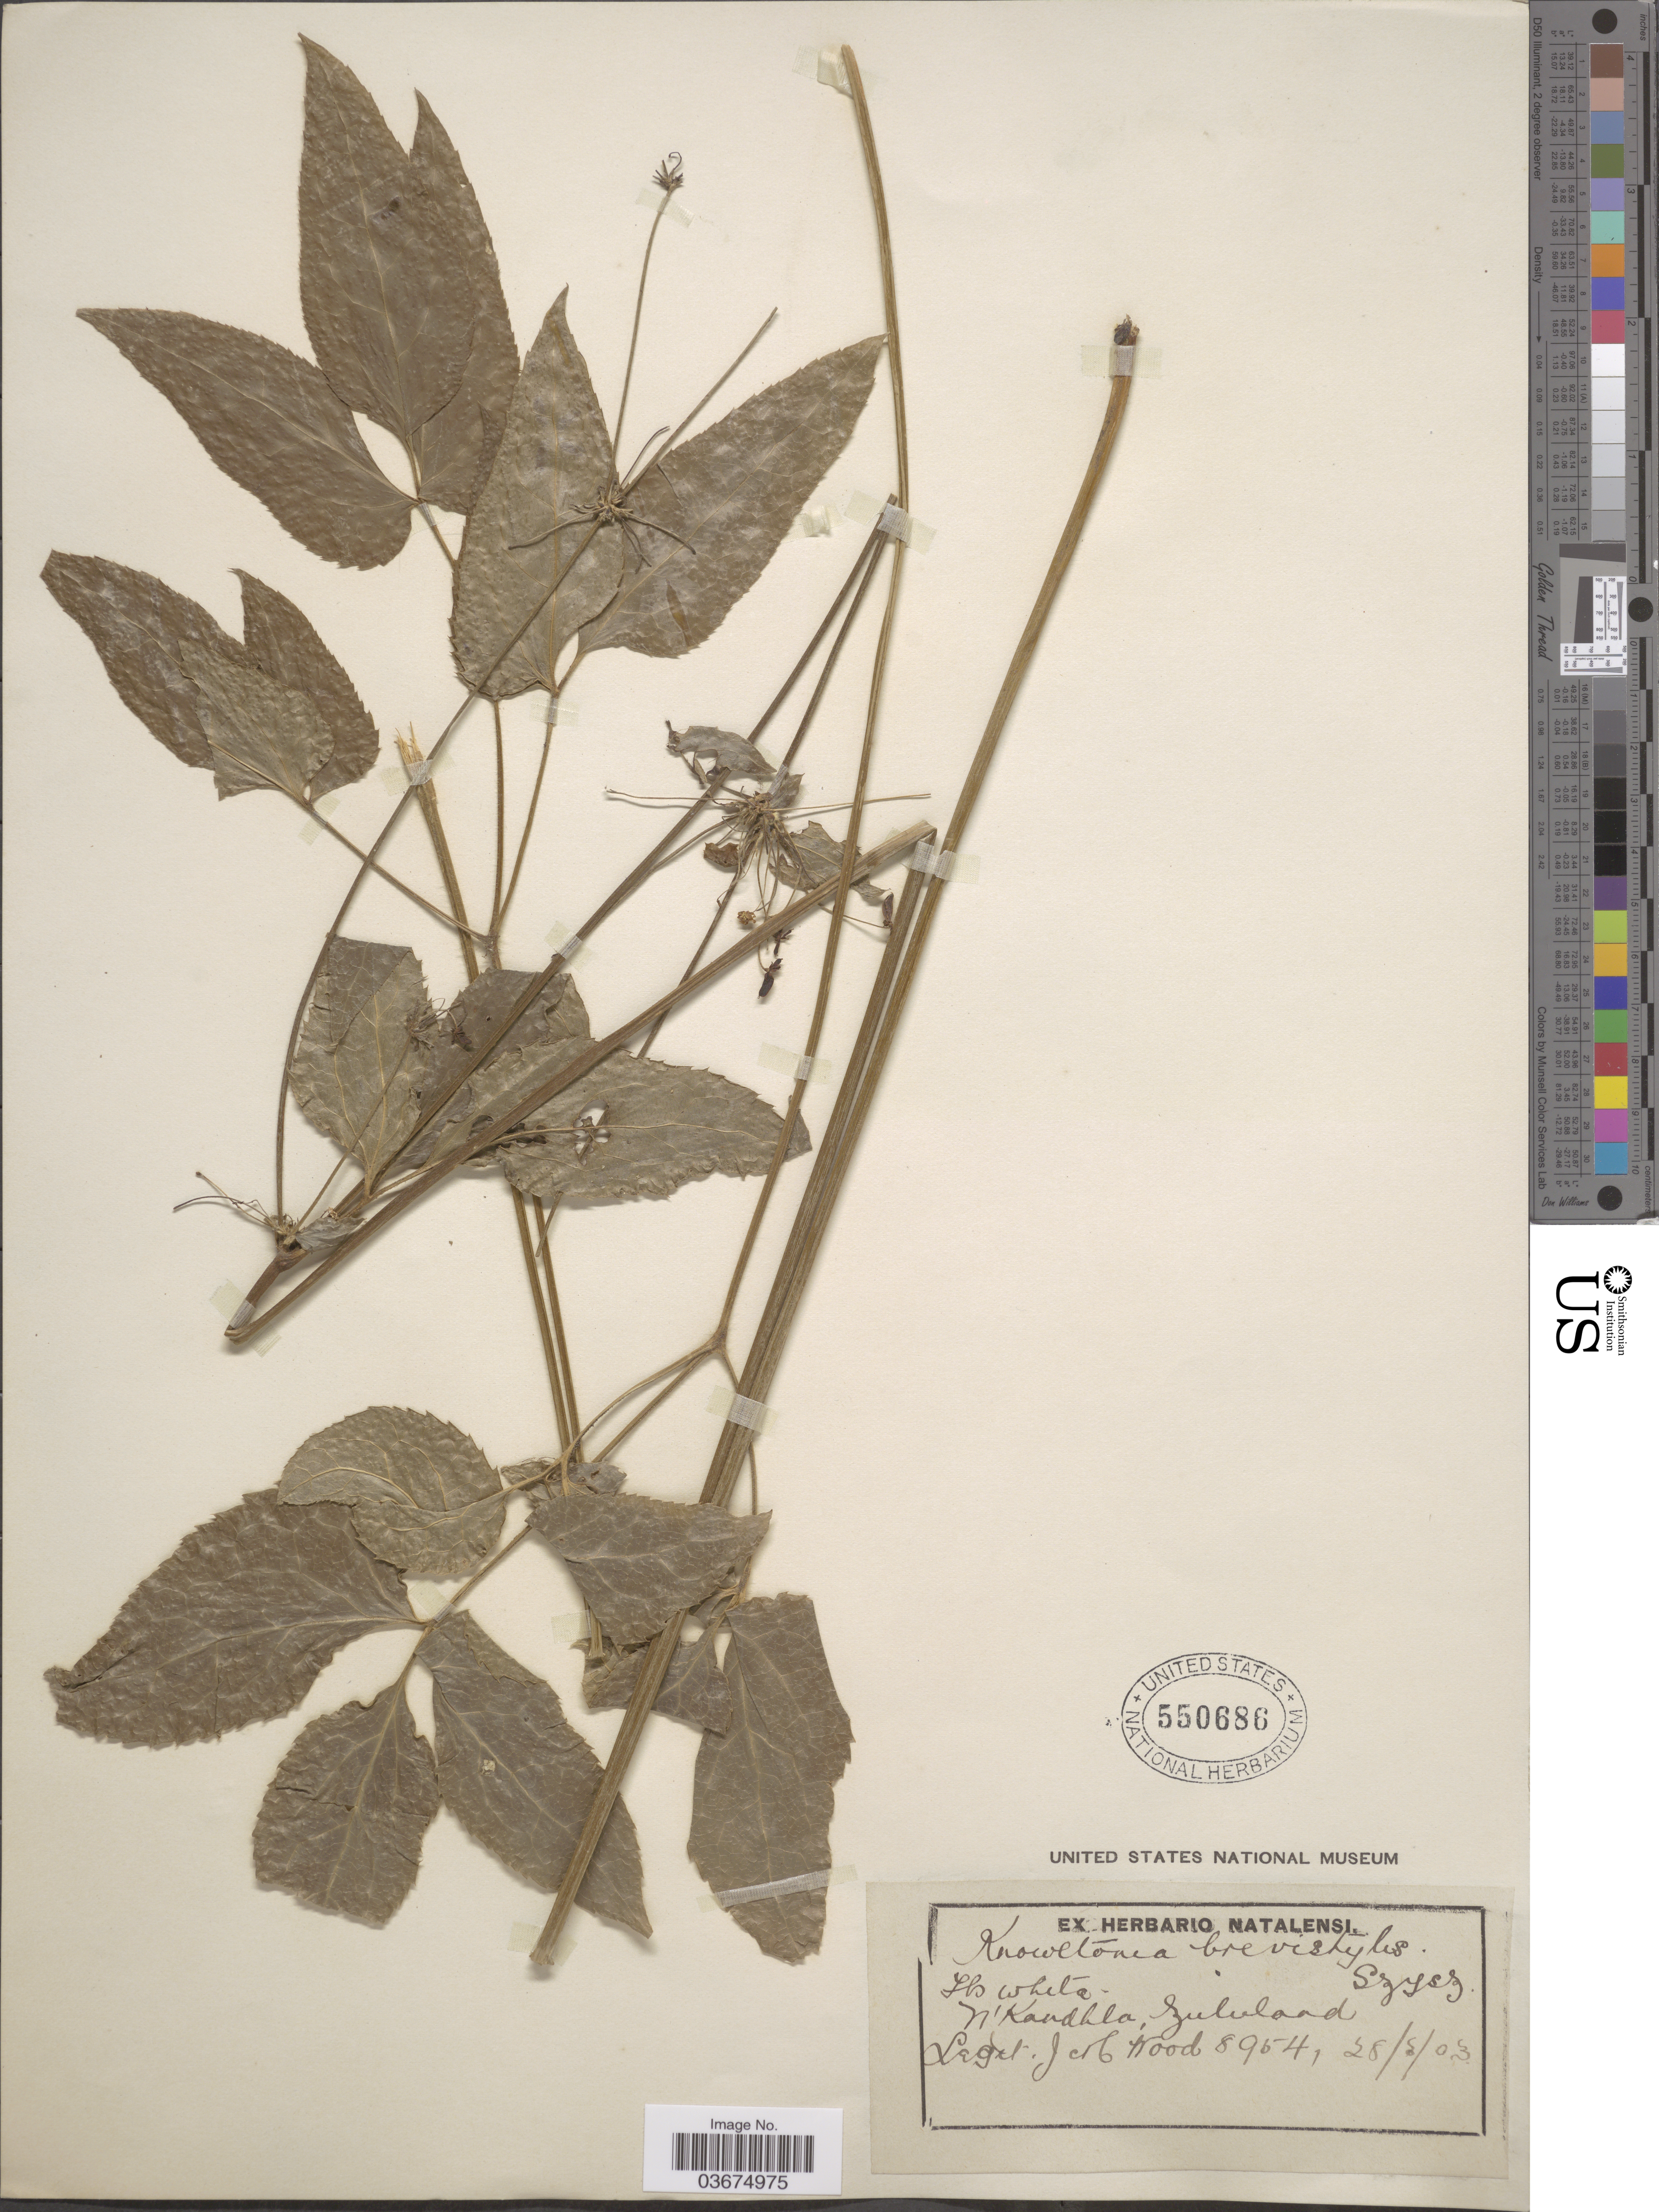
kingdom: Plantae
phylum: Tracheophyta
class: Magnoliopsida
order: Ranunculales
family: Ranunculaceae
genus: Knowltonia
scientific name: Knowltonia brevistylis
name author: Szyszyl.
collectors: J. M. Wood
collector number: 8954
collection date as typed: Transcribed d/m/y: 28/9/3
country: South Africa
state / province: KwaZulu-Natal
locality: N'Kandhla, Zululand.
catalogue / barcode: US 550686